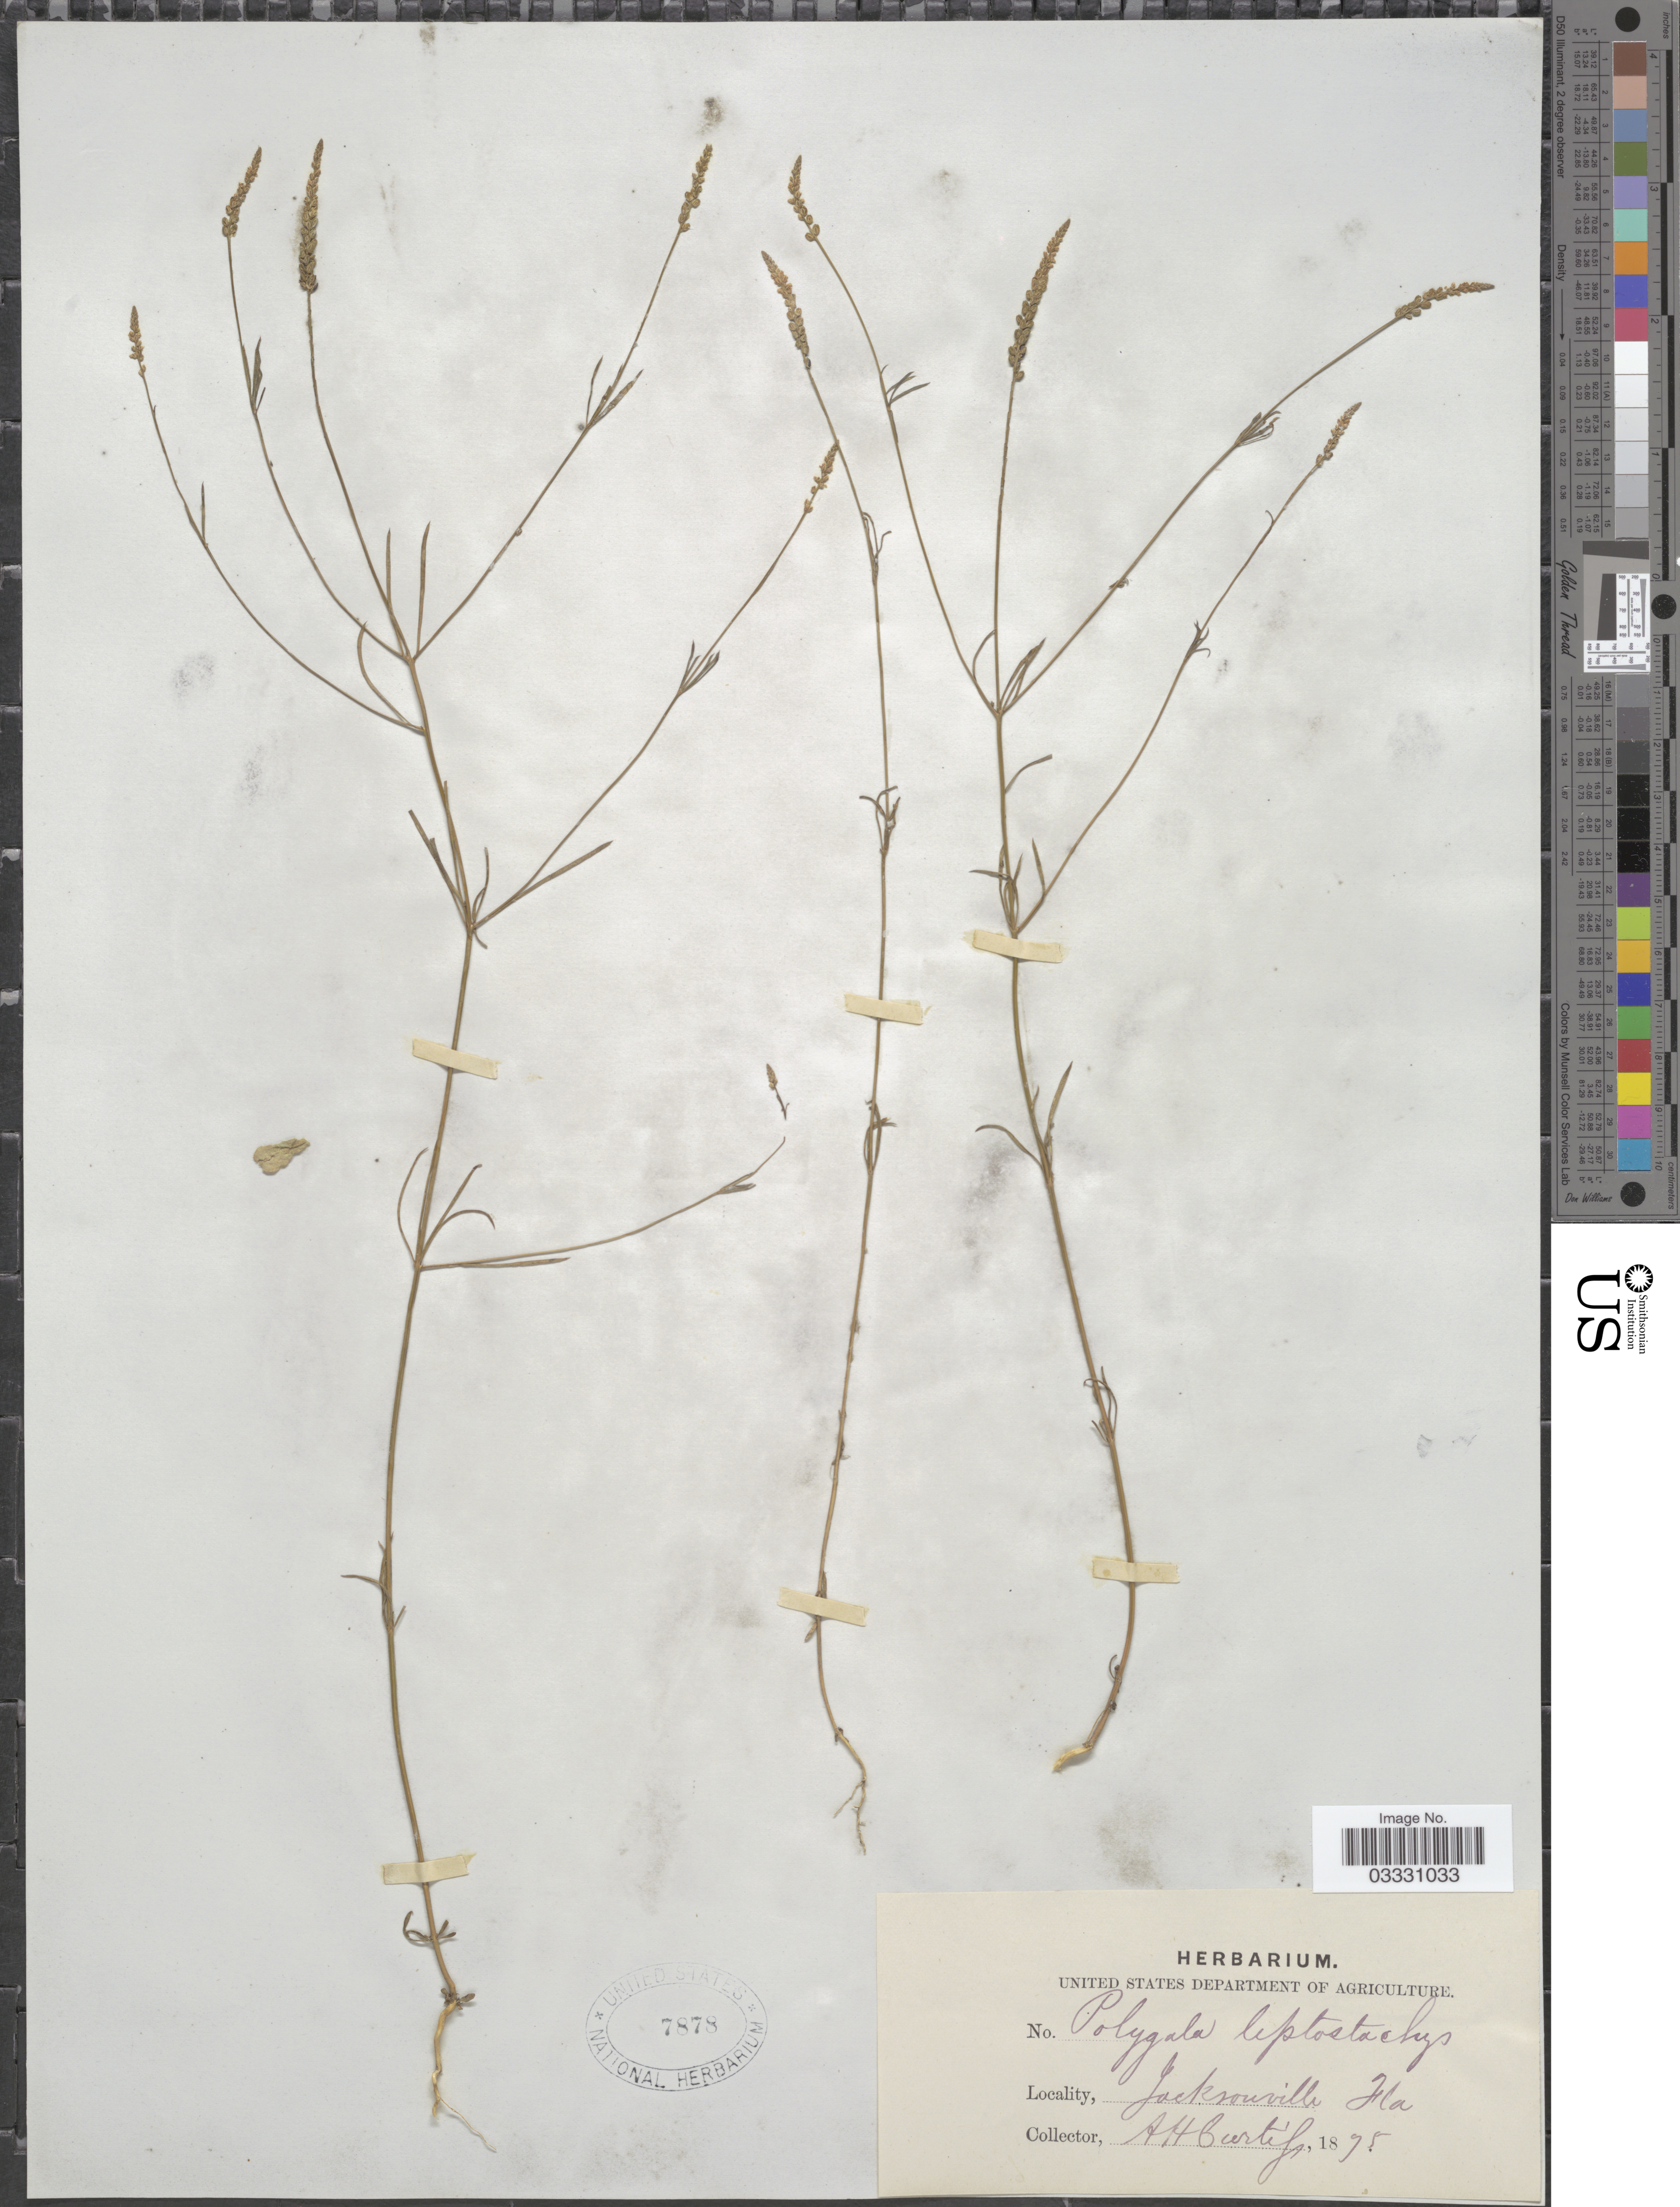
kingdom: Plantae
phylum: Tracheophyta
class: Magnoliopsida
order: Fabales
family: Polygalaceae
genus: Polygala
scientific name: Polygala leptostachys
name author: Shuttlew. ex A. Gray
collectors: A. H. Curtiss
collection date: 1875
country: United States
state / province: Florida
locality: Jacksonville.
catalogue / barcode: US 7878